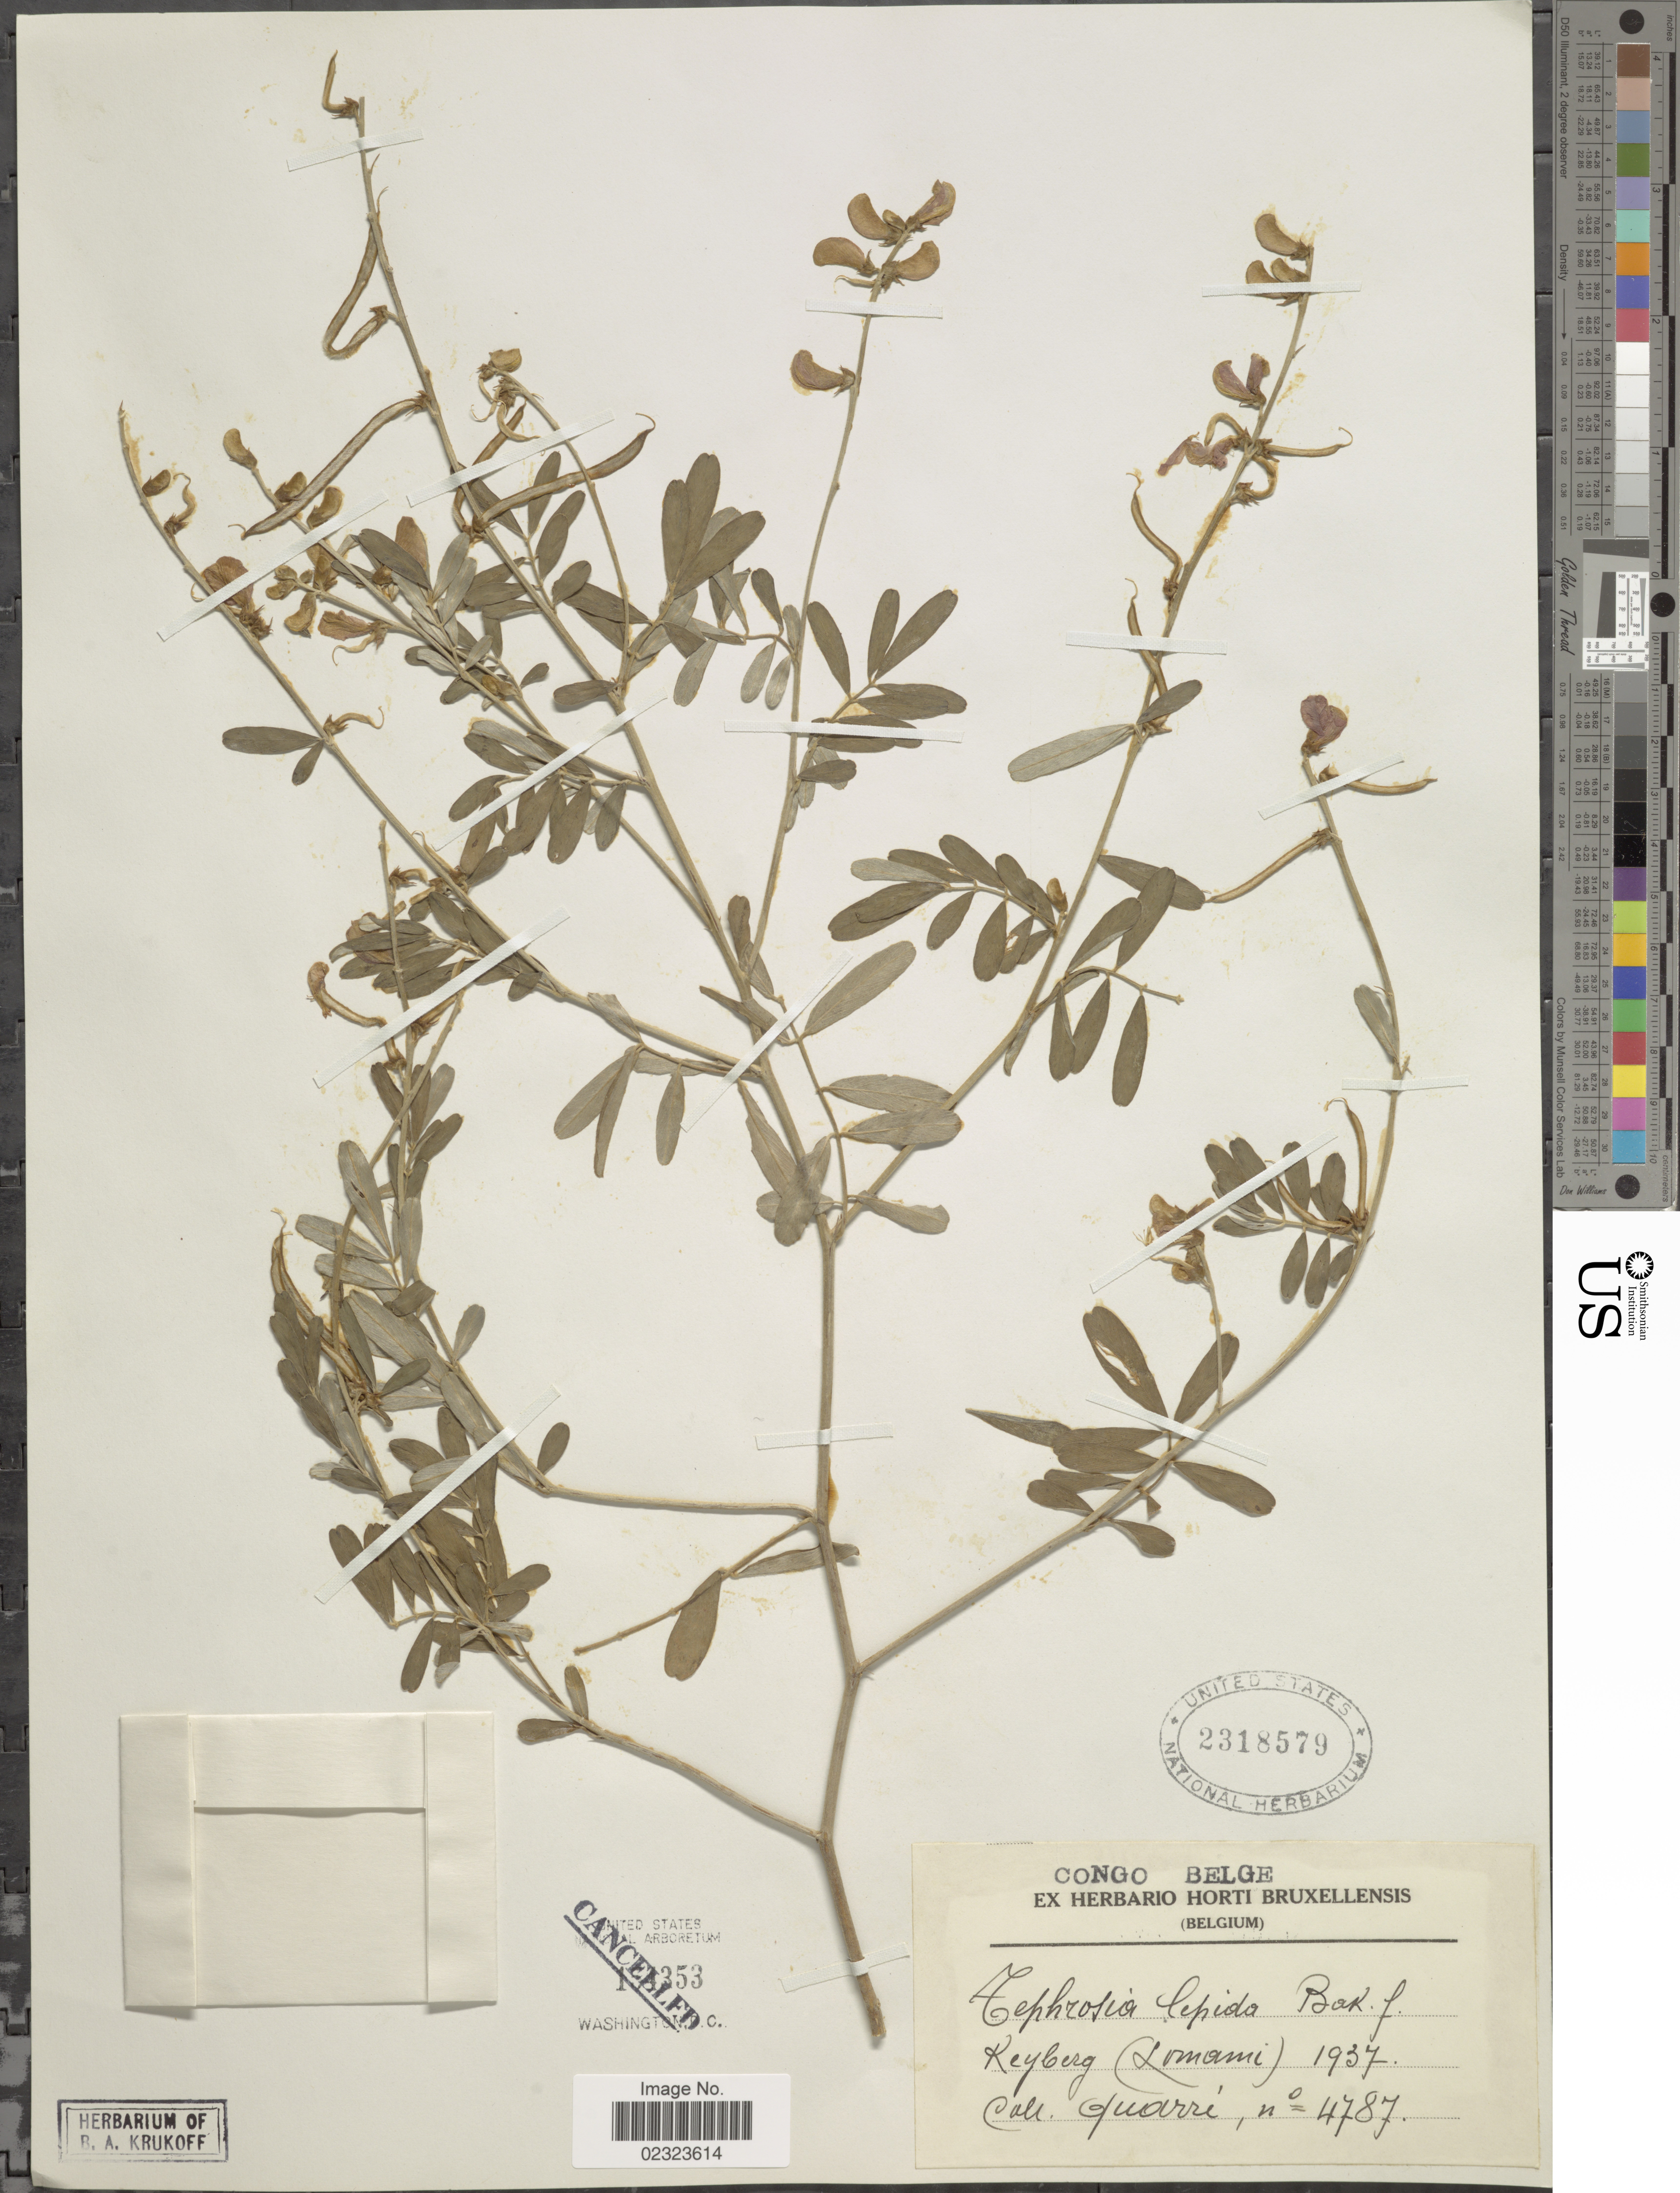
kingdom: Plantae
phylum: Tracheophyta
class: Magnoliopsida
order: Fabales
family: Fabaceae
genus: Tephrosia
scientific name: Tephrosia lepida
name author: Baker f.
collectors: -. Quarre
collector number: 4787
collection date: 1937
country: Congo, Democratic Republic of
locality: Congo Belge, Reyberg (Lomami).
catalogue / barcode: US 2318579